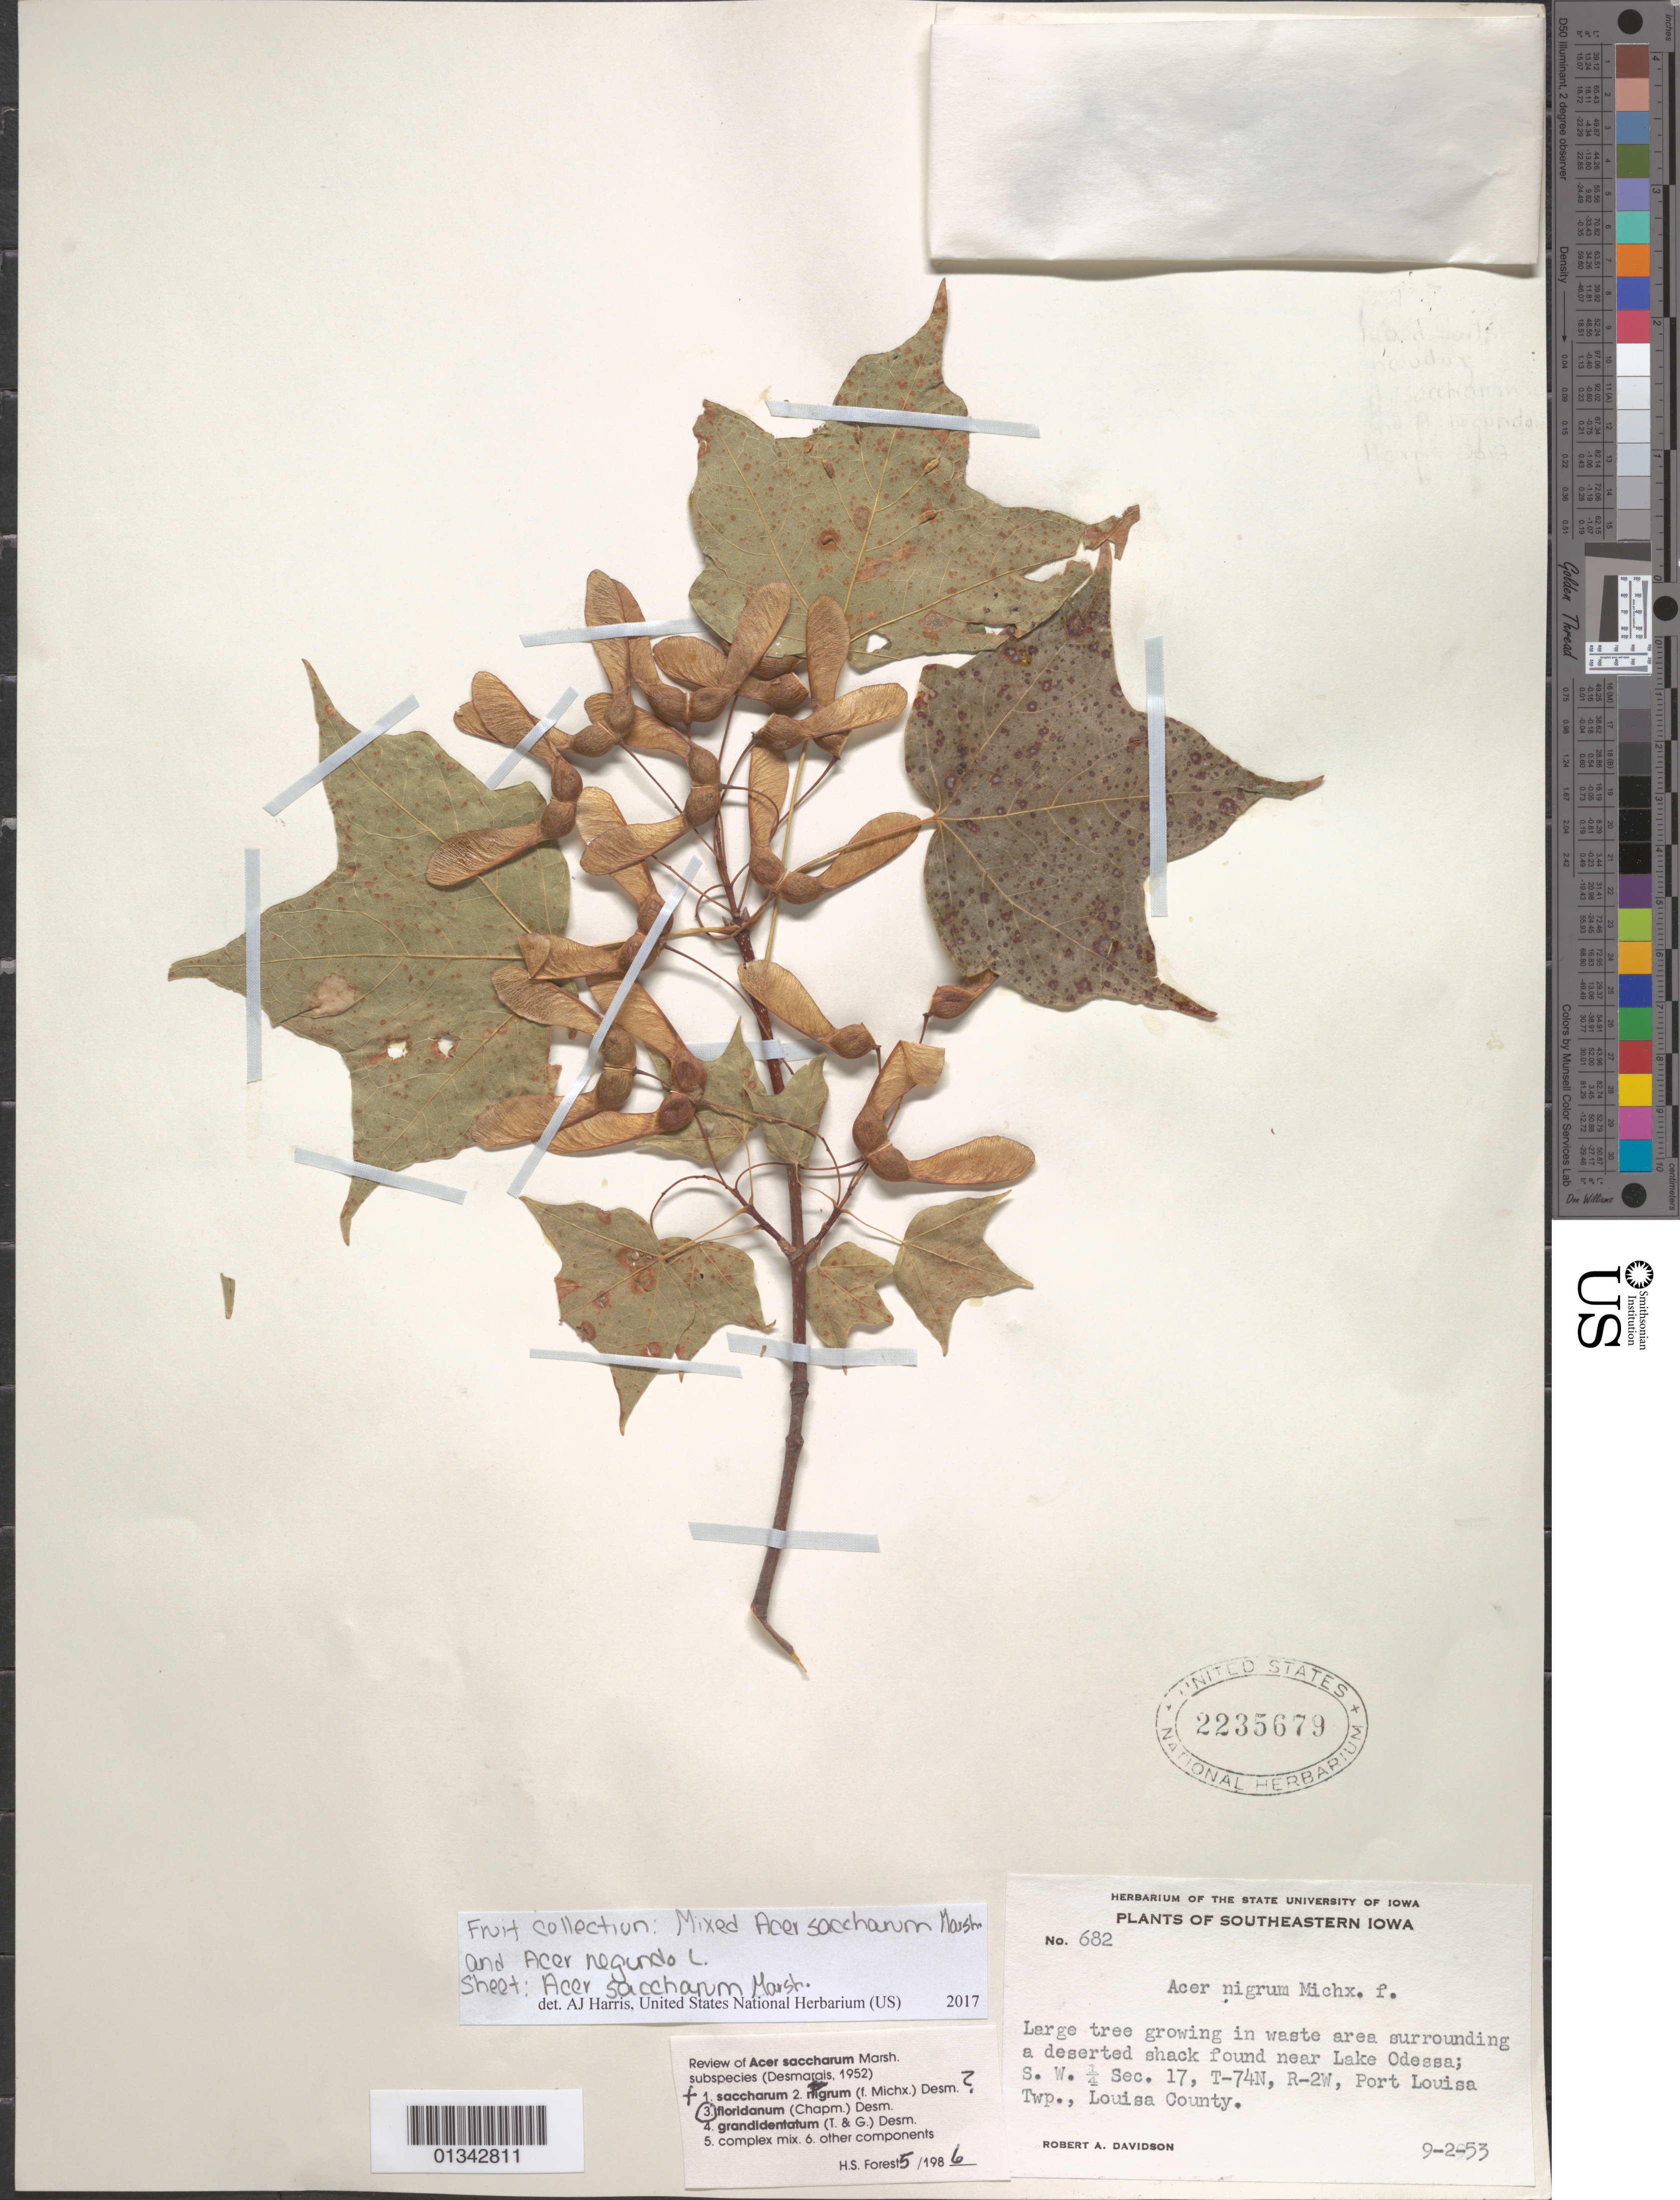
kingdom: Plantae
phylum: Tracheophyta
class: Magnoliopsida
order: Sapindales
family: Sapindaceae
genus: Acer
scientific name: Acer saccharum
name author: Marshall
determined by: Harris, A. J., (UNITED STATES)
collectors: R. A. Davidson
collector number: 682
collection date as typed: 9-2-53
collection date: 1953-09-02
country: United States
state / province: Iowa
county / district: Louisa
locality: Lake Odessa, SW 1/4 Sec. 17, T-74N, R-2W, Port Louisa Twp.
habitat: Growing in waste area surrounding a deserted shack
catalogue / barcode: US 2235679